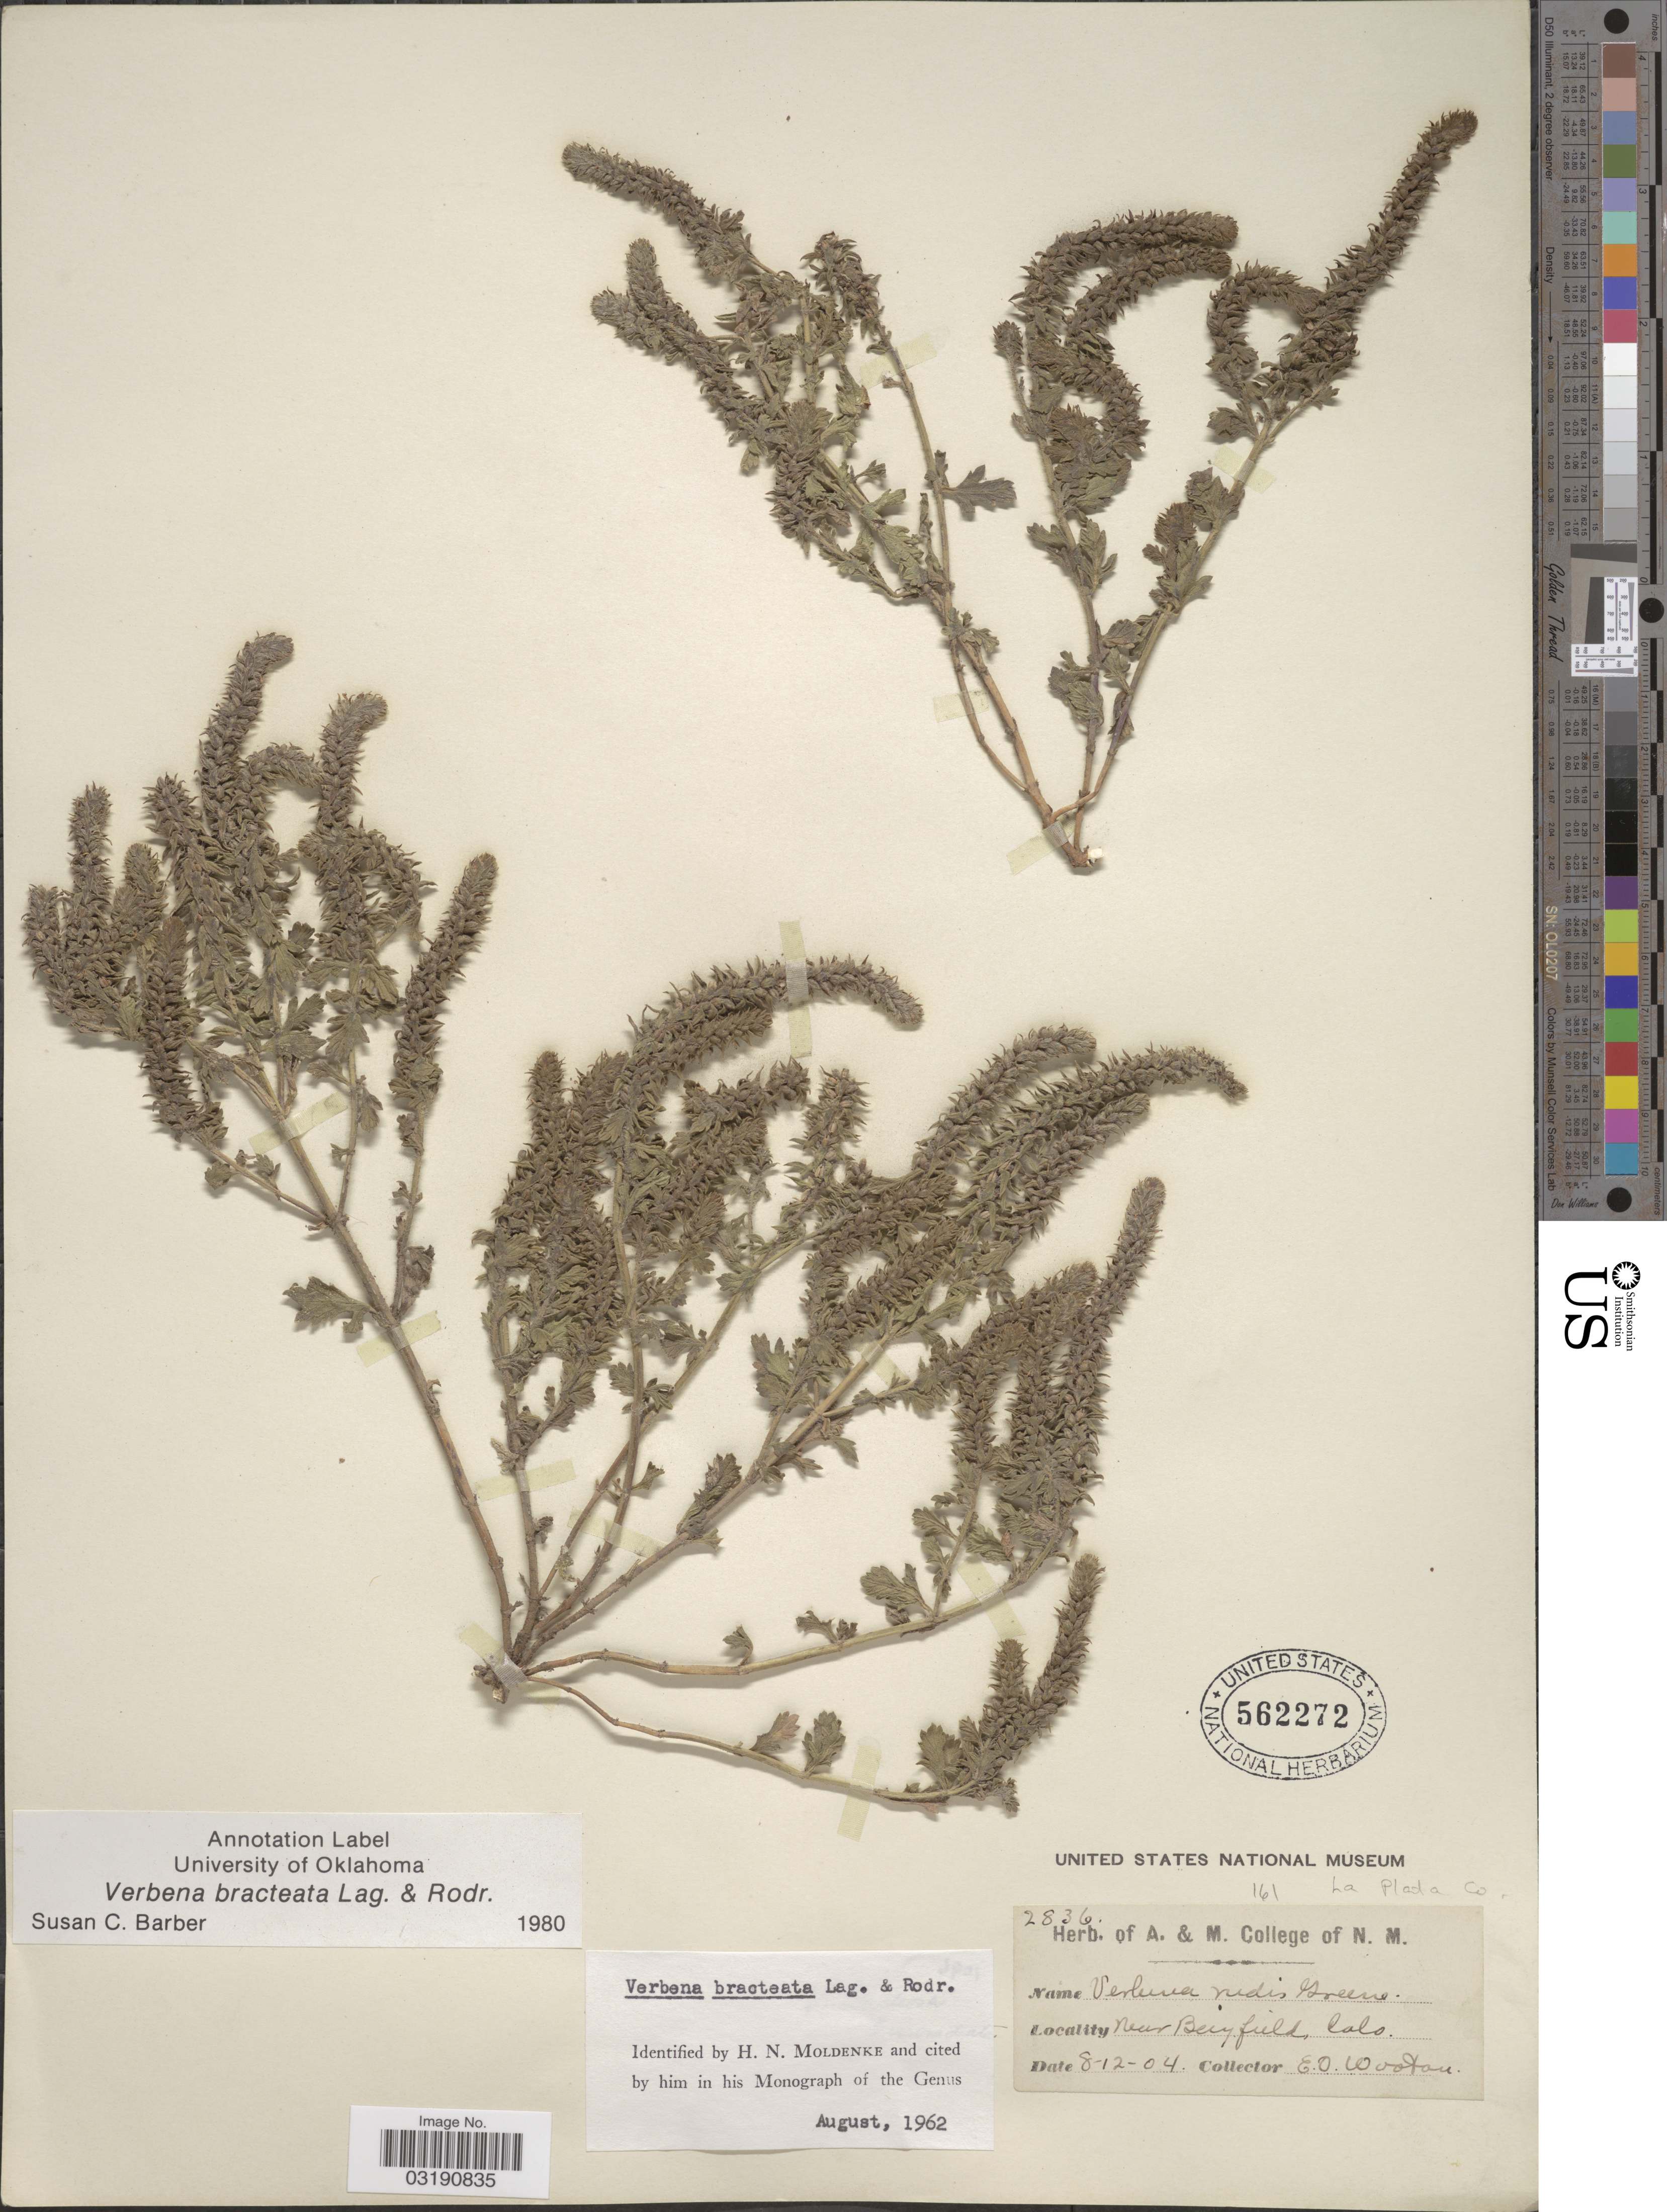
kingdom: Plantae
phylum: Tracheophyta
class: Magnoliopsida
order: Lamiales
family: Verbenaceae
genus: Verbena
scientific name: Verbena bracteata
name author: Cav. ex Lag. & Rodr.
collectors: E. O. Wooton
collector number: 2836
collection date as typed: Transcribed d/m/y: 12/8/4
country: United States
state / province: Colorado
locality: La Plata Co. Near Bay field.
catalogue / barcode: US 562272